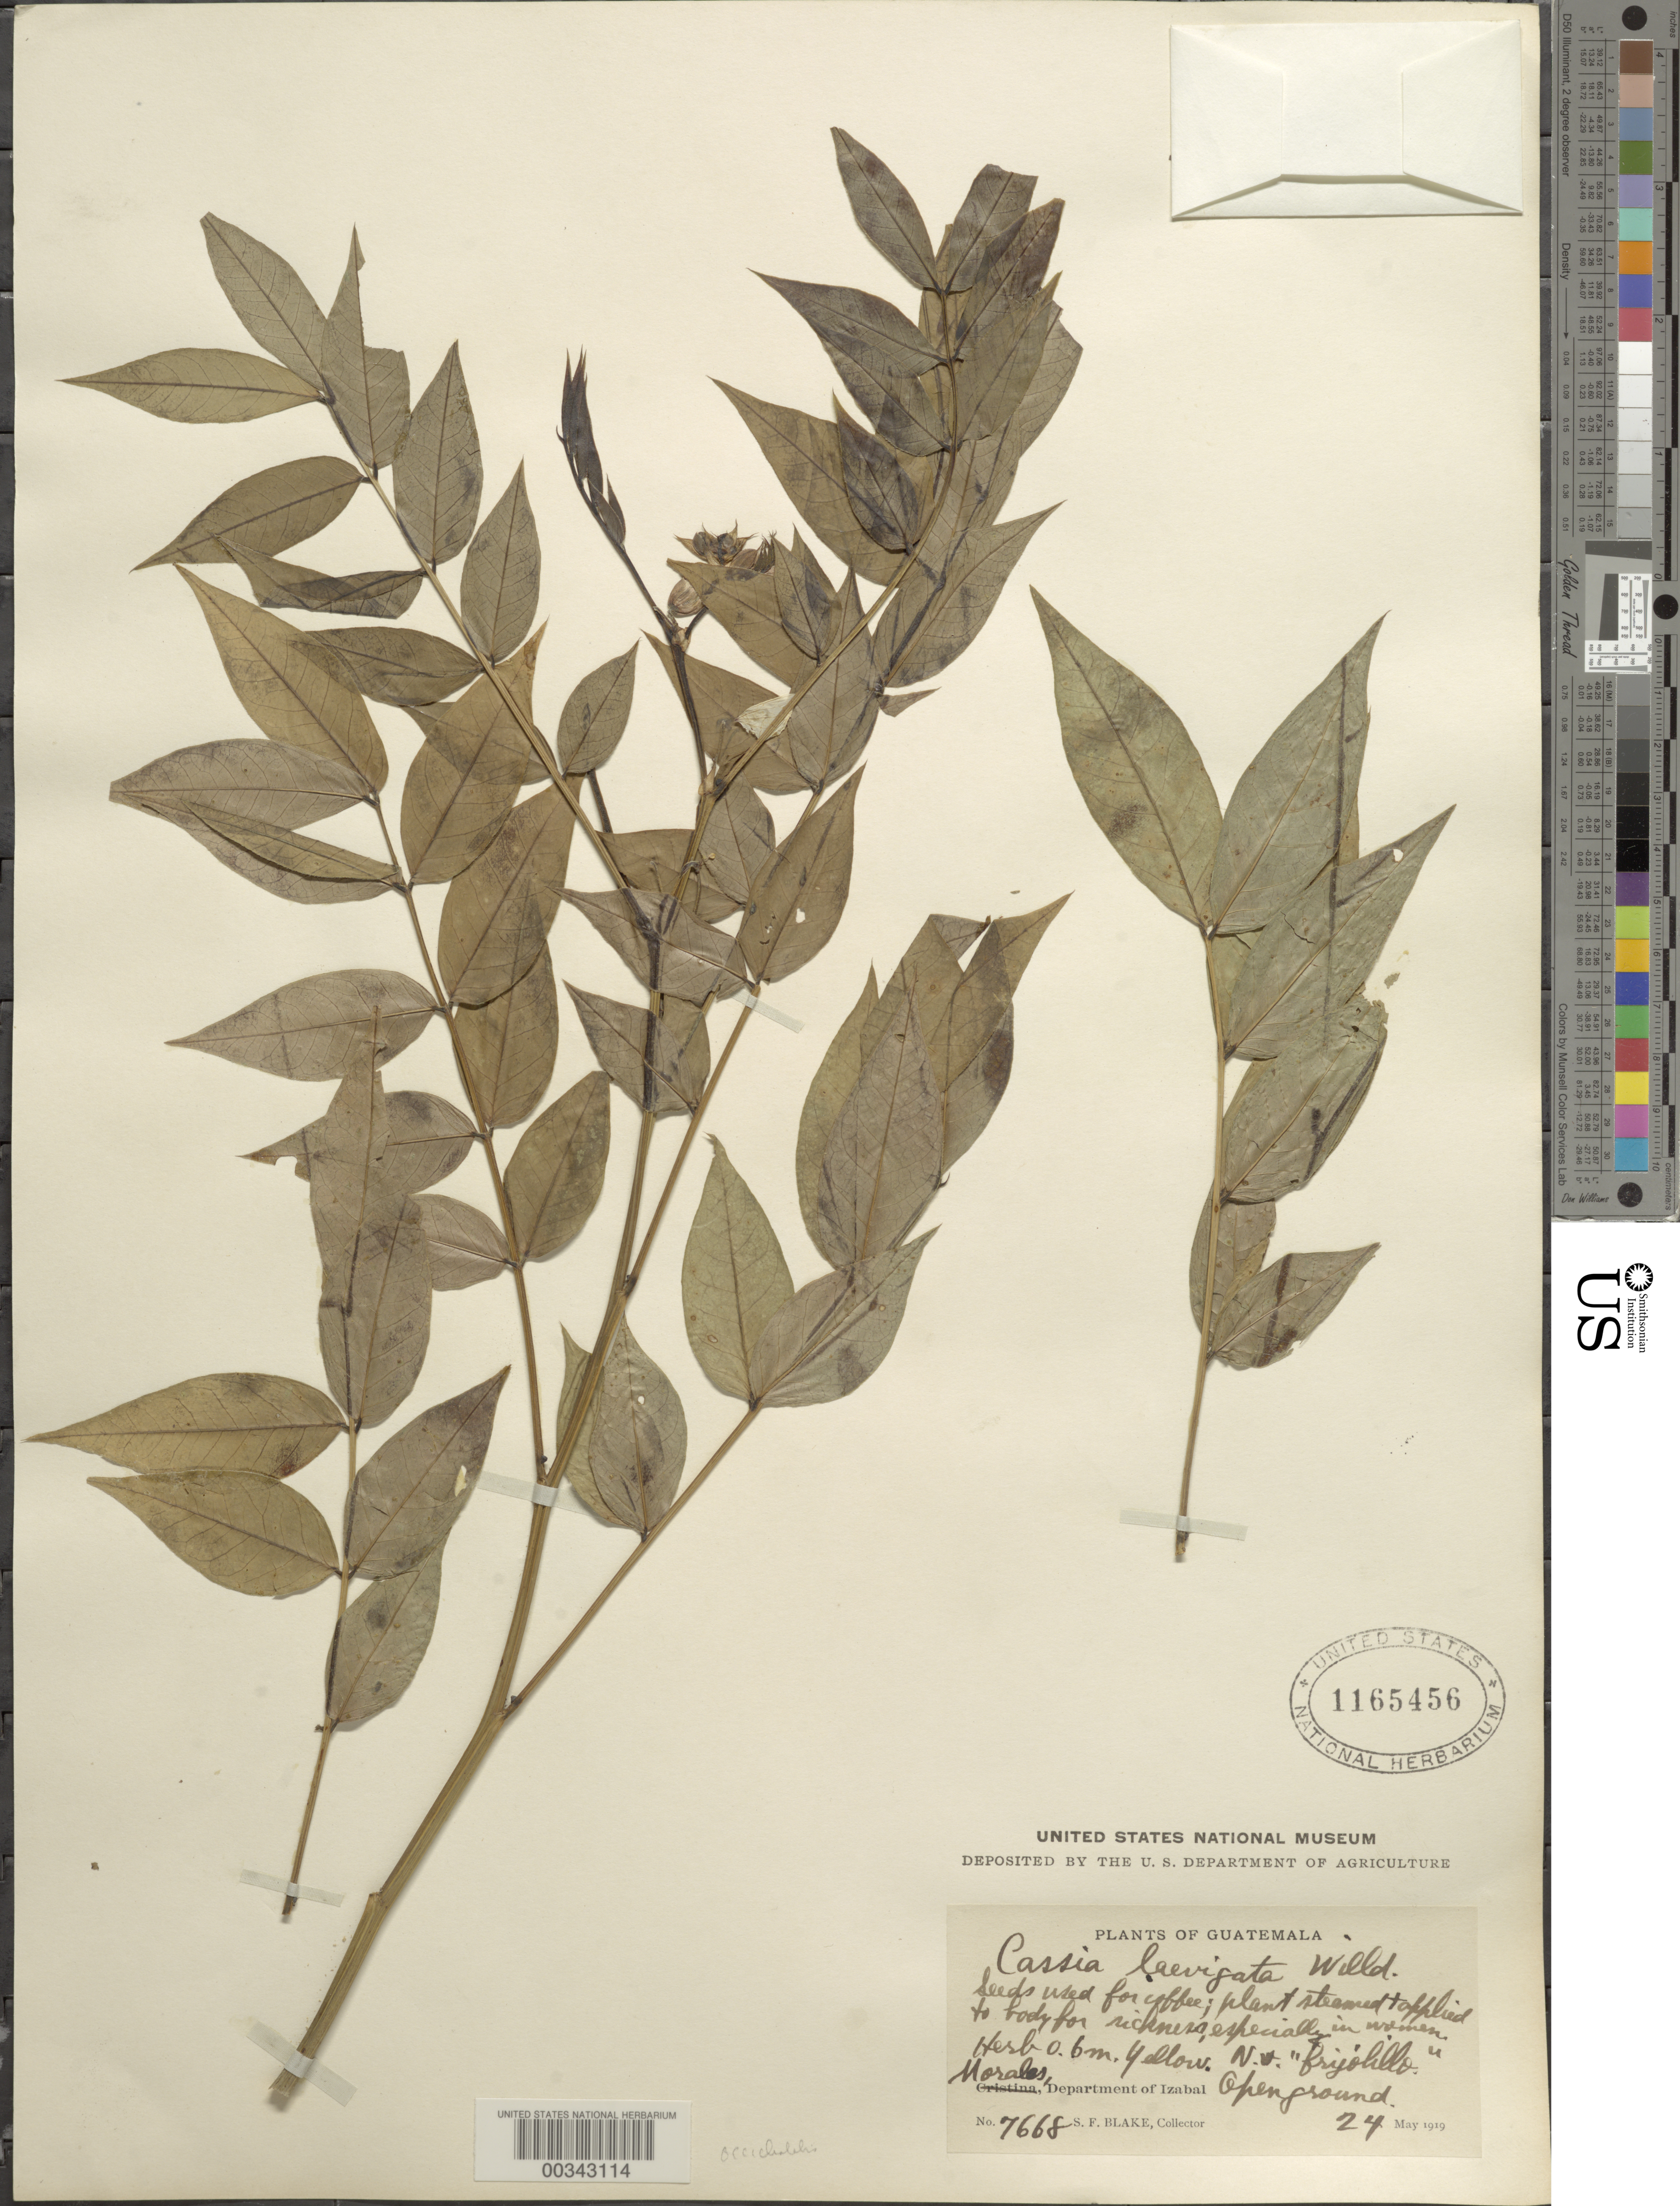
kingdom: Plantae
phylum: Tracheophyta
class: Magnoliopsida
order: Fabales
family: Fabaceae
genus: Senna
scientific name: Senna occidentalis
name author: (L.) Link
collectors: S. Blake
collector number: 7668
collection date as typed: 24 May 1919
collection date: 1919-05-24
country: Guatemala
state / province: Izabal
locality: Morales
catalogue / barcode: US 1165456